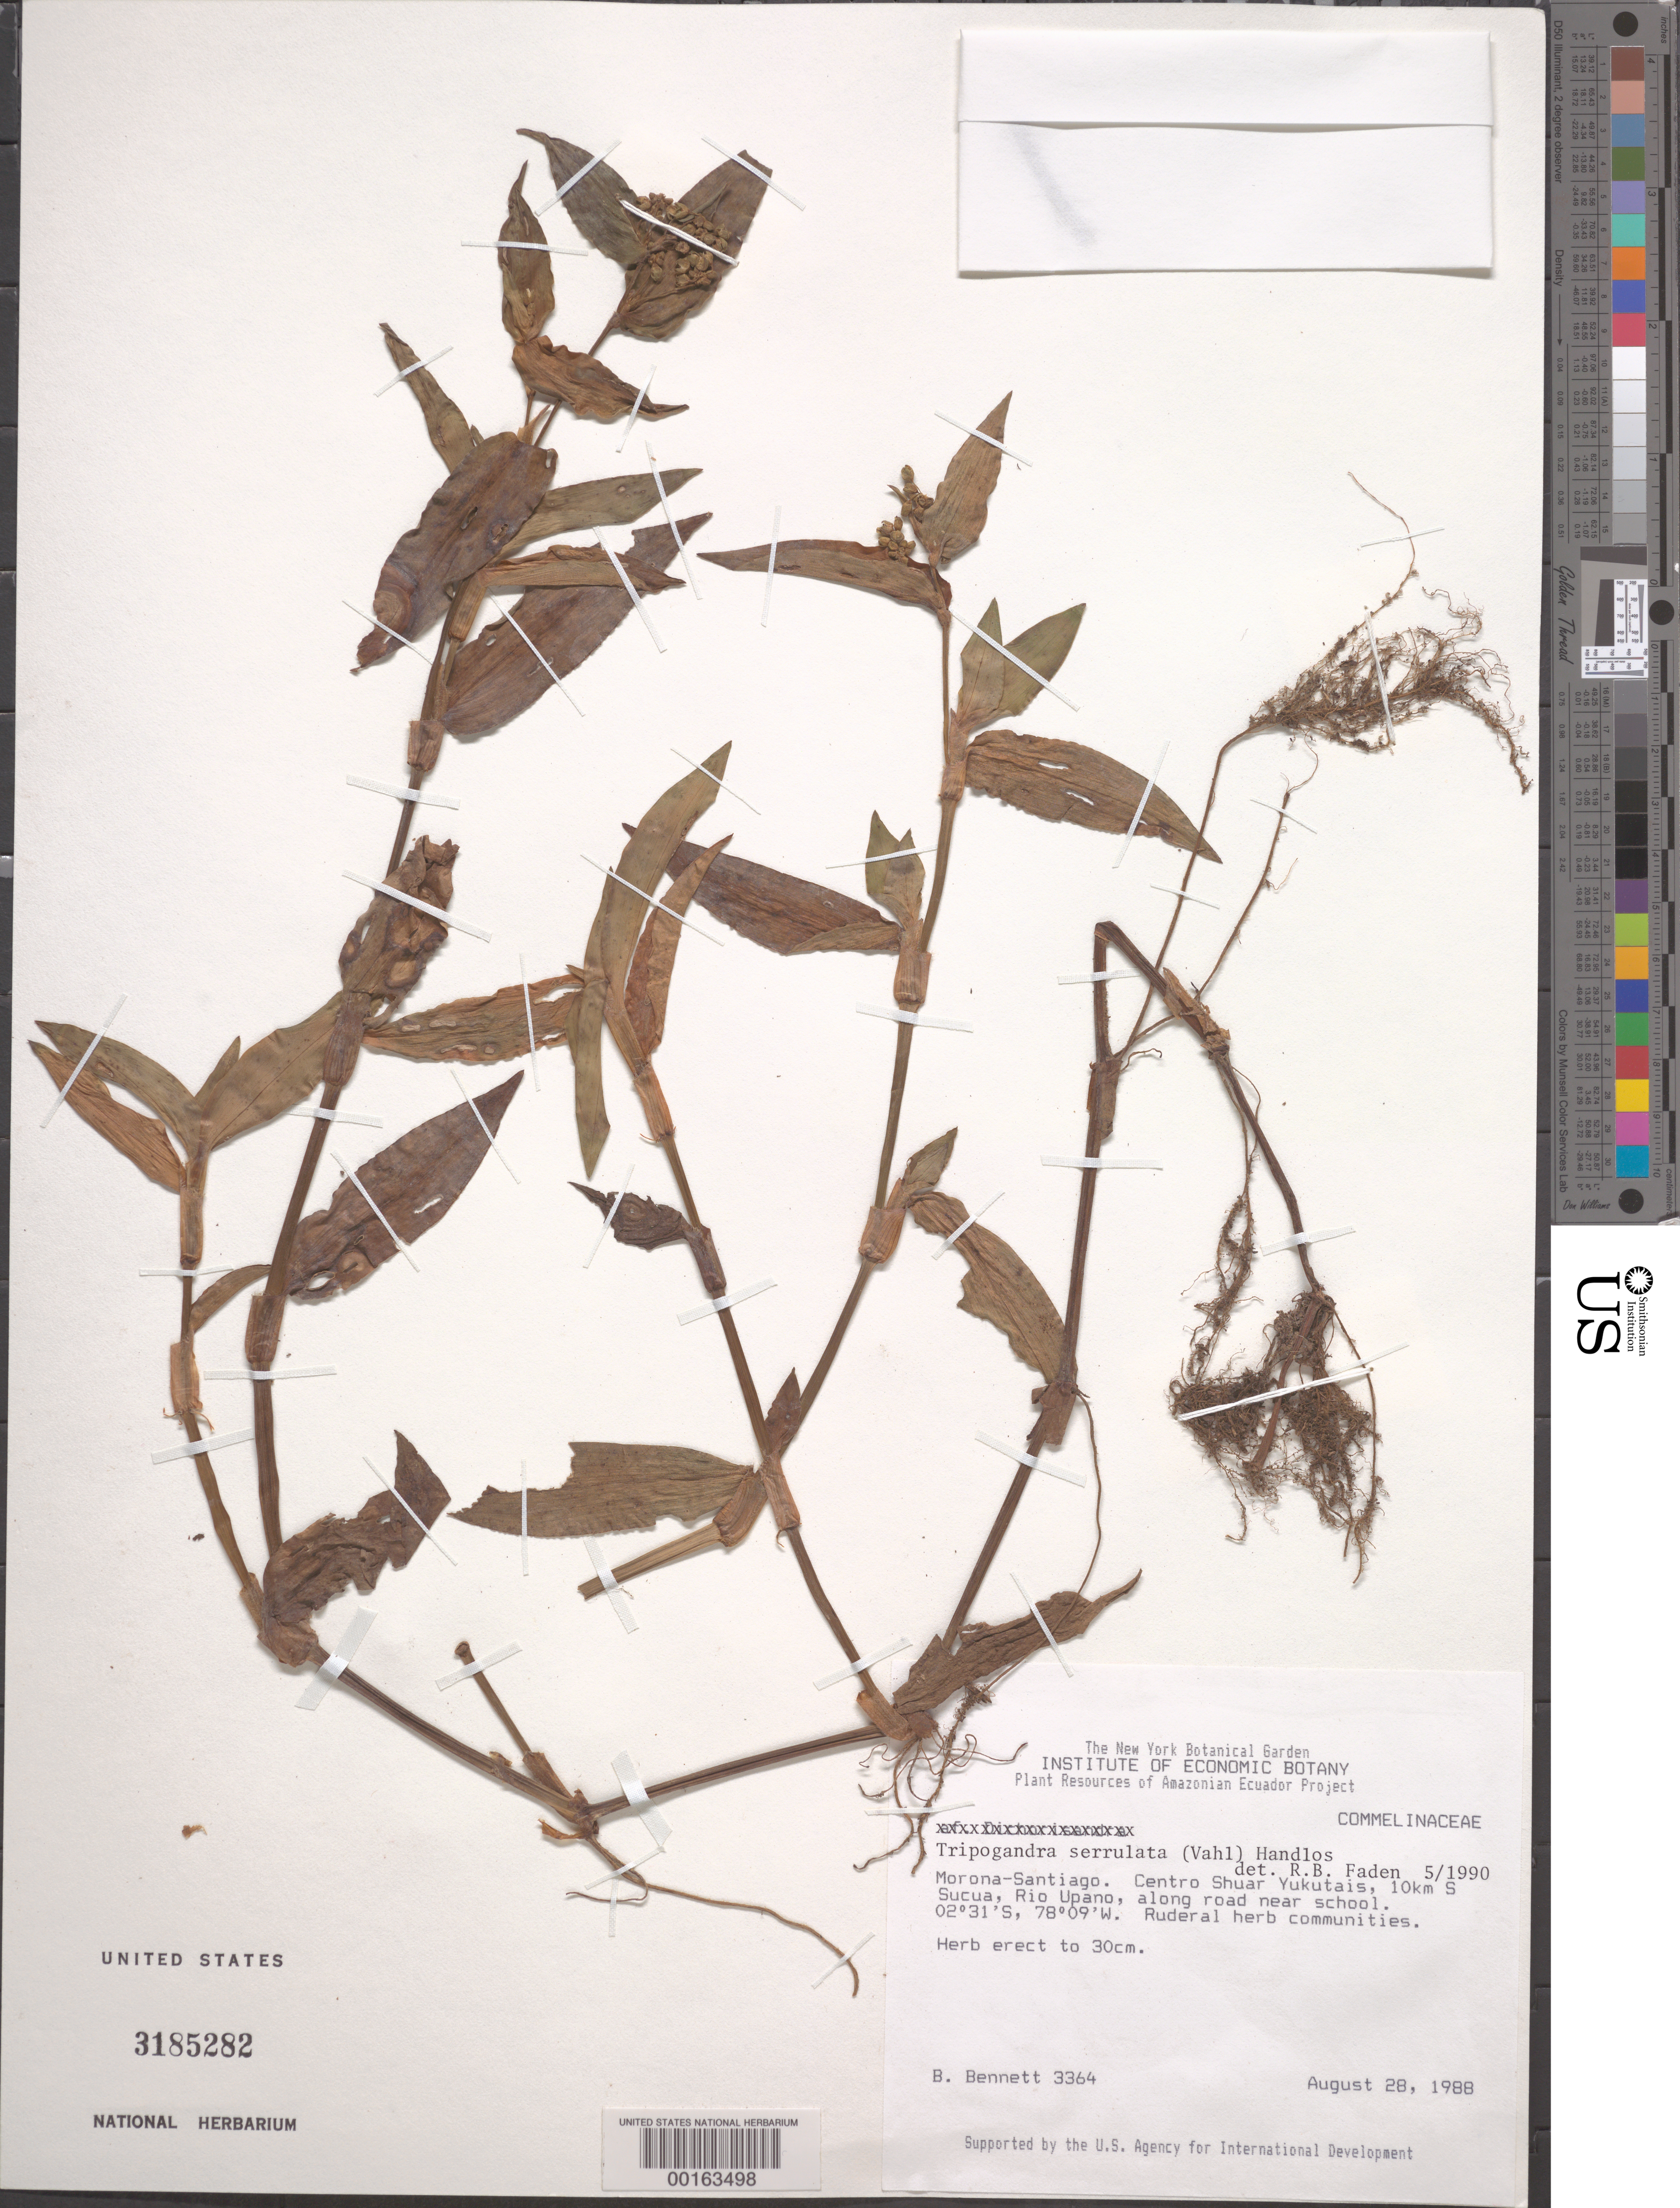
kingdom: Plantae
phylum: Tracheophyta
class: Liliopsida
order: Commelinales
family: Commelinaceae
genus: Tripogandra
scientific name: Tripogandra serrulata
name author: (Vahl) Handlos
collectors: B. Bennett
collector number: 3364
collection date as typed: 28 Aug 1988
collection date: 1988-08-28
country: Ecuador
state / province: Morona-Santiago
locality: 10 km S of sucua, Rio upano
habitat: Along road near school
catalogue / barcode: US 3185282